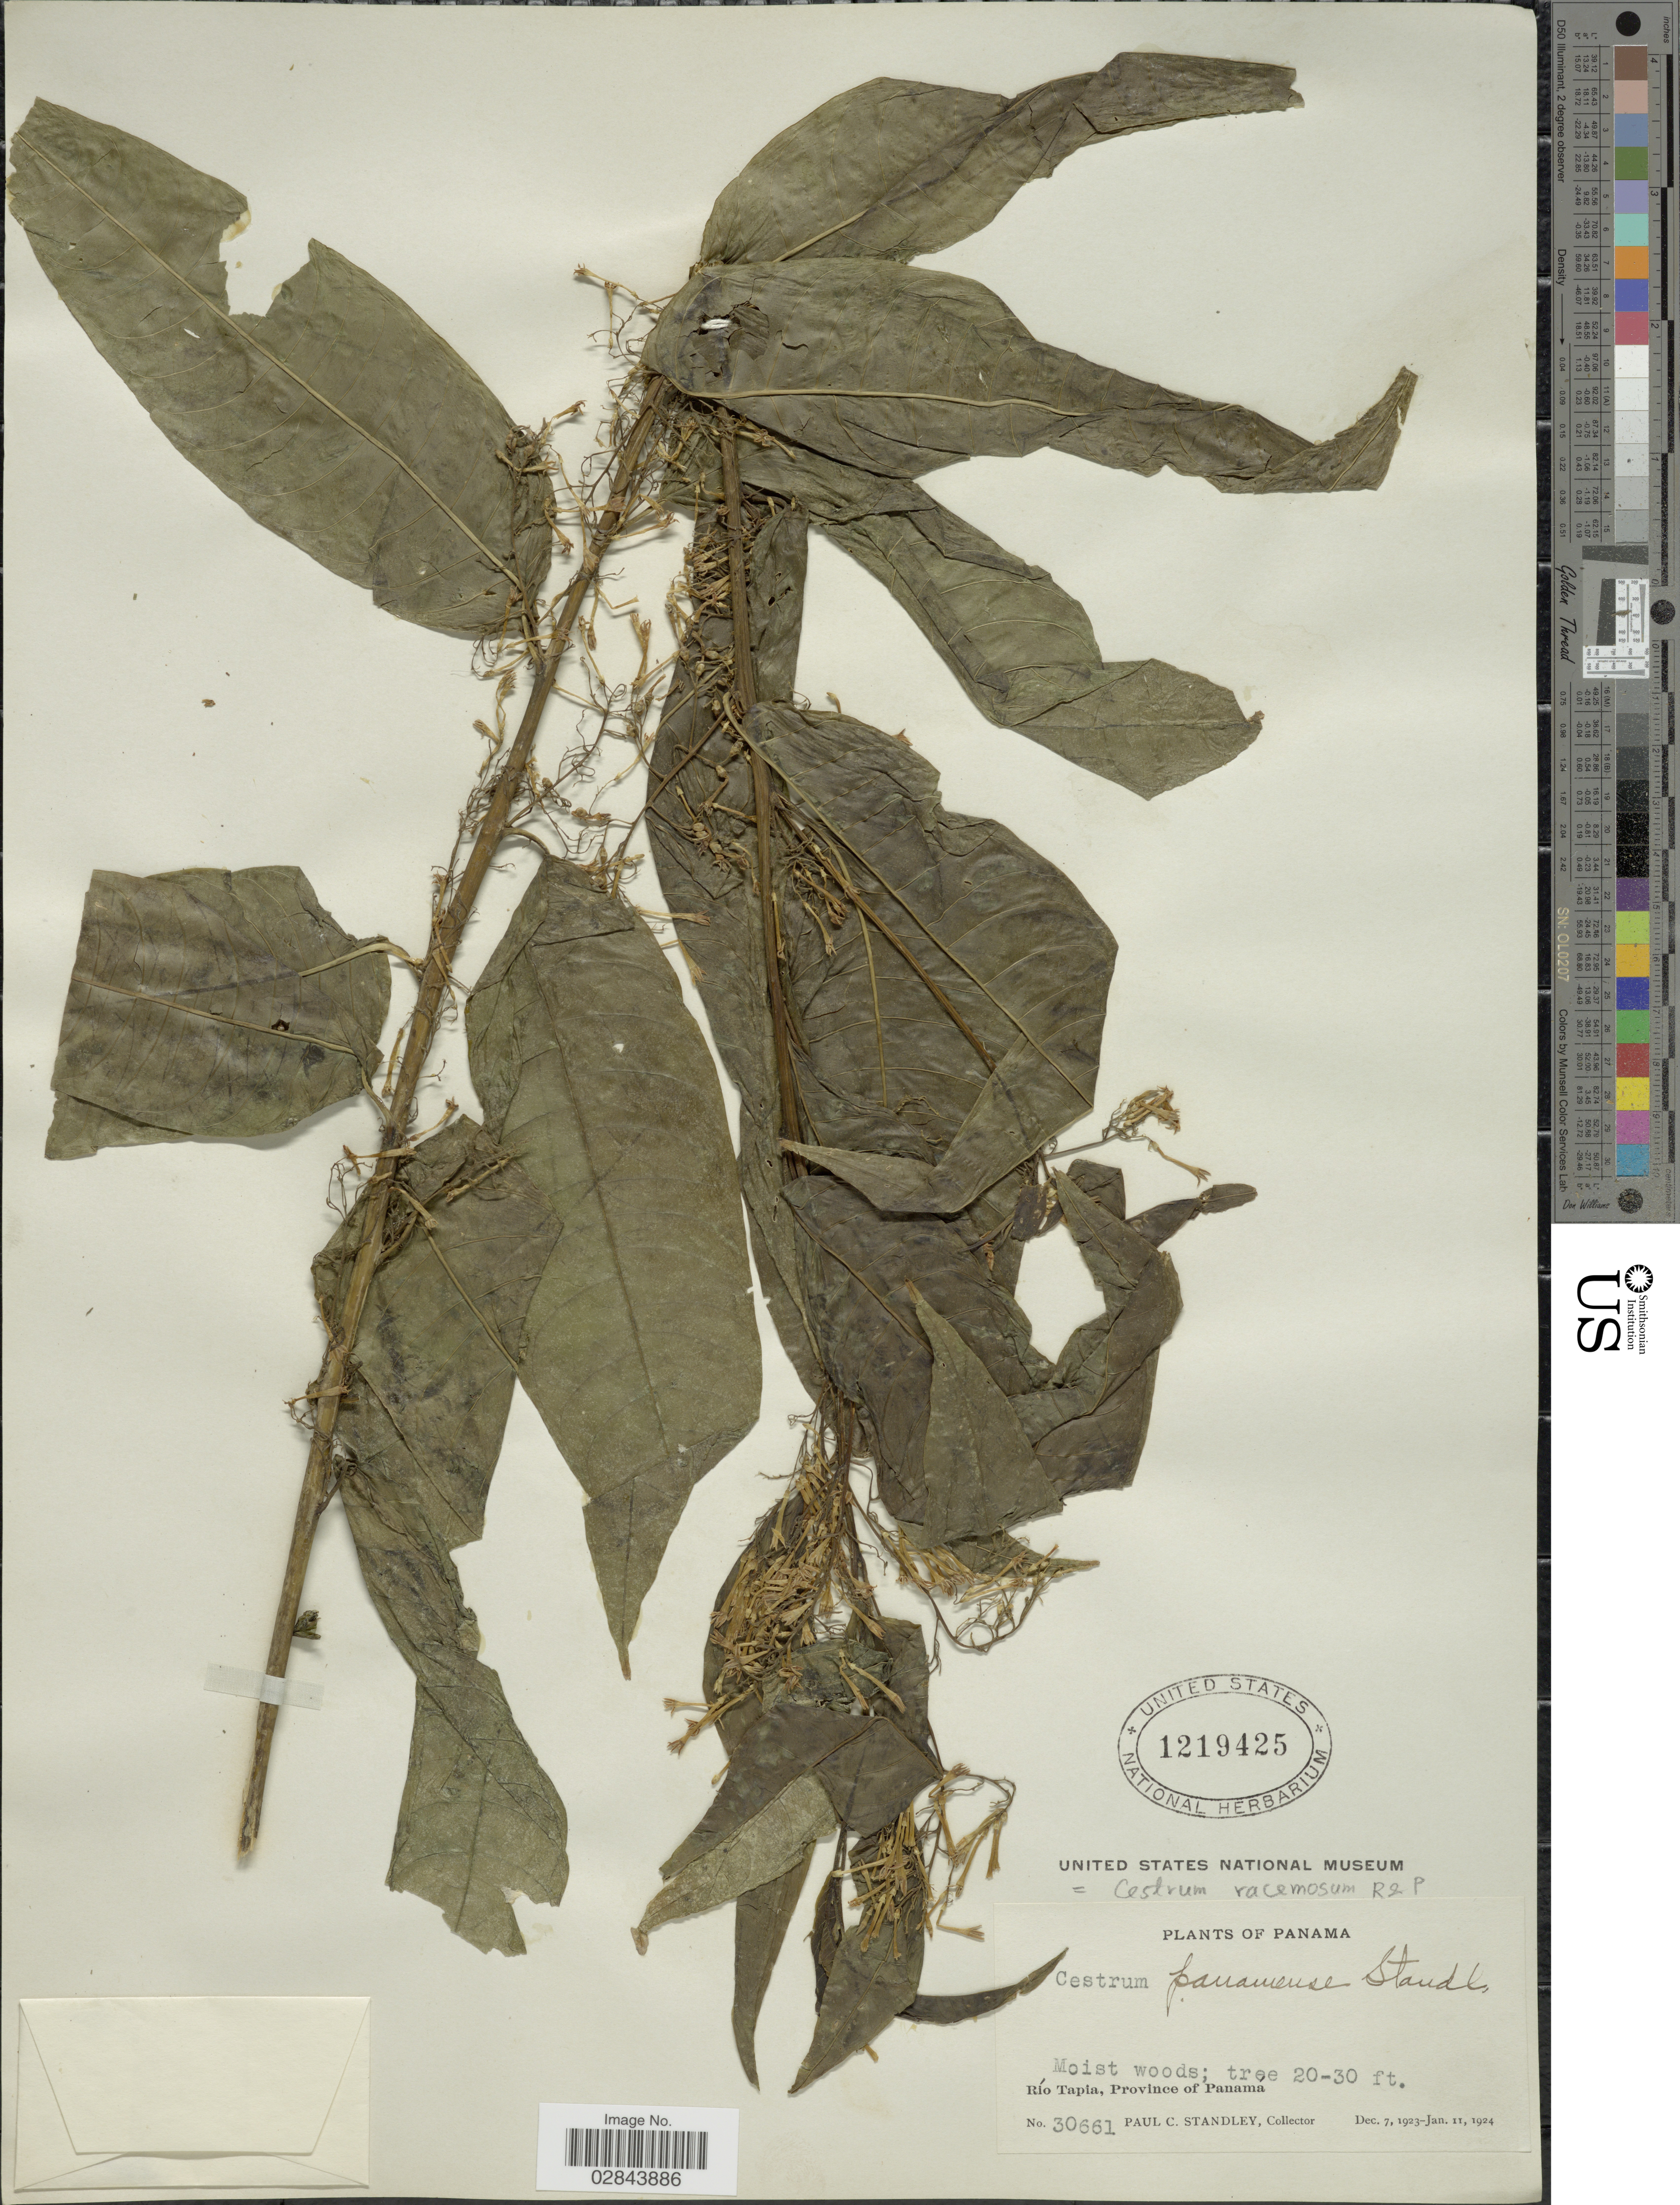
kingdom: Plantae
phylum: Tracheophyta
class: Magnoliopsida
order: Solanales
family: Solanaceae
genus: Cestrum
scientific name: Cestrum racemosum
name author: Ruiz & Pav.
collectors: P. C. Standley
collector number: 30661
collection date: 1923-12-07/1924-01-11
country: Panama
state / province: Panamá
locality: Río Tapia.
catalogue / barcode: US 1219425